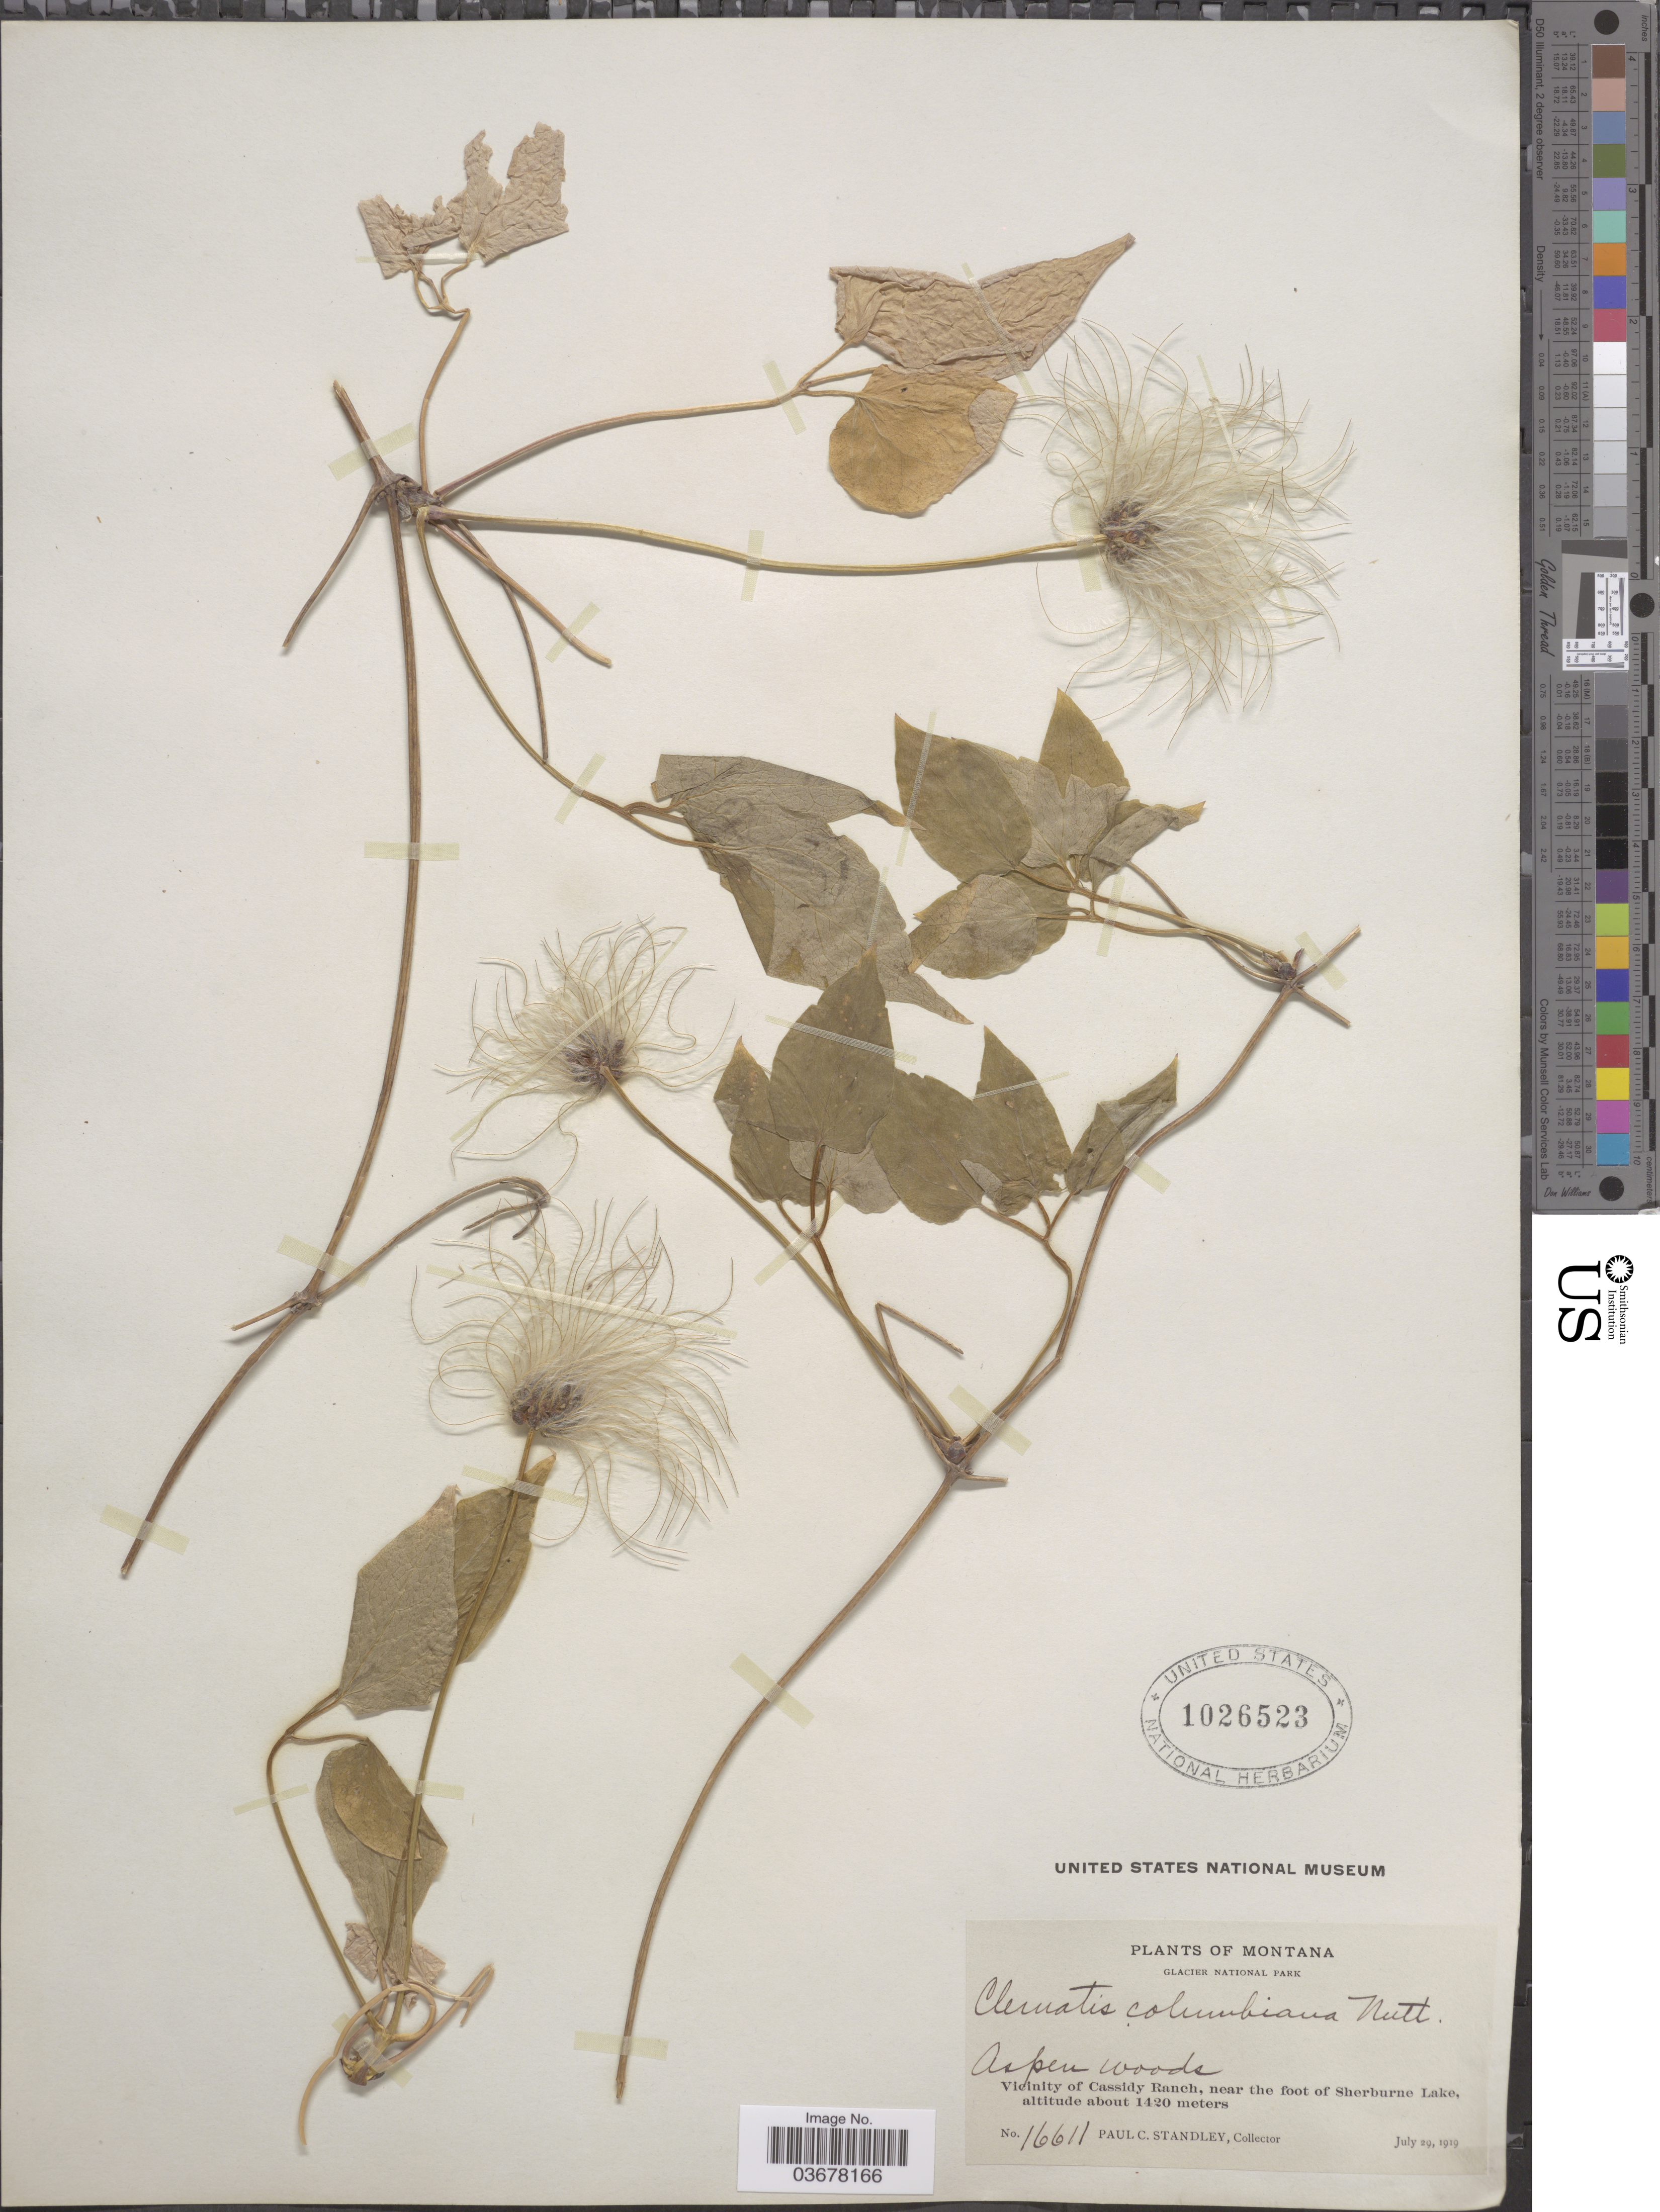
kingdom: Plantae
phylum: Tracheophyta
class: Magnoliopsida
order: Ranunculales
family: Ranunculaceae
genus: Clematis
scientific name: Clematis occidentalis var. grosseserrata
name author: (Rydb.) J.S. Pringle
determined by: Strong, M. T., (US), Smithsonian Institution - National Museum of Natural History (UNITED STATES)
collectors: P. C. Standley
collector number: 16611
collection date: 1919-07-29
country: United States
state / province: Montana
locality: Glacier National Park. Vicinity of Cassidy Ranch, near the foot of Sherburne Lake.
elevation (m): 1420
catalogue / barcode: US 1026523